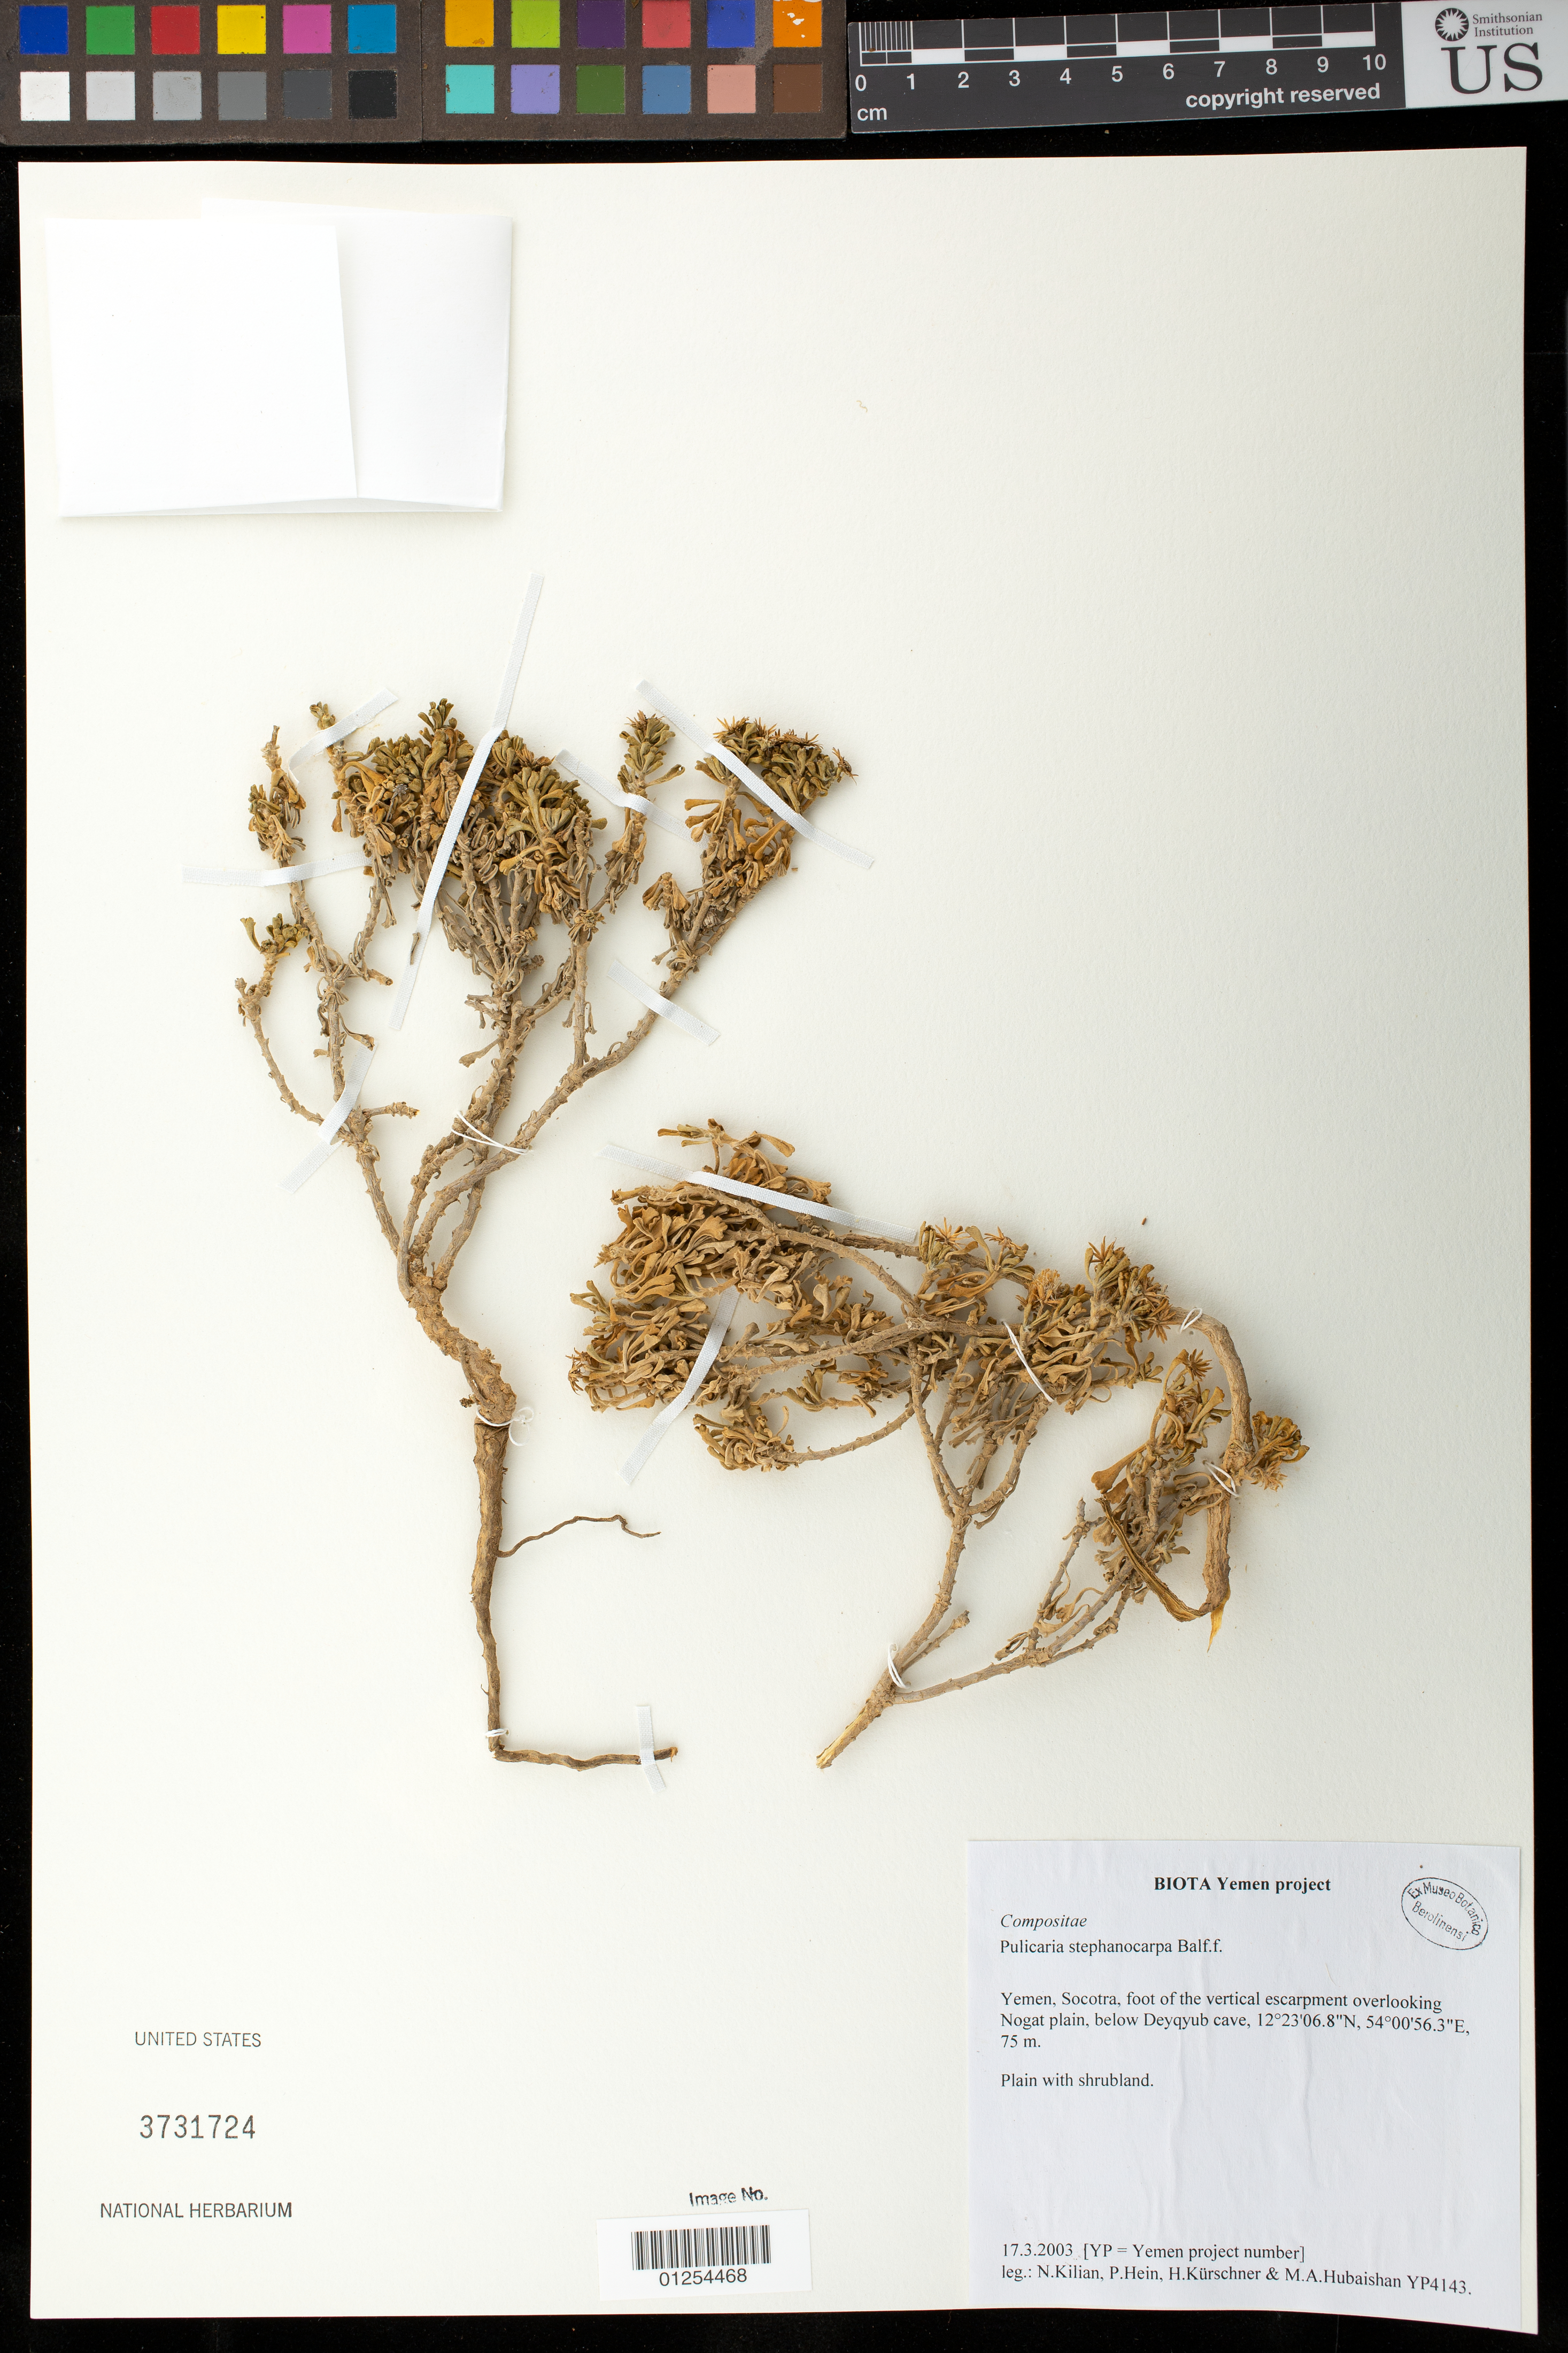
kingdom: Plantae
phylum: Tracheophyta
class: Magnoliopsida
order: Asterales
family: Asteraceae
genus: Pulicaria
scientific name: Pulicaria stephanocarpa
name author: Balf. f.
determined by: Kilian, Norbert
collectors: N. Kilian, P. Hein & M. Hubaishan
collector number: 4143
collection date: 2003-03-17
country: Yemen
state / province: Shabwah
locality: Yemen, Socotra, foot of the vertical escarpment overlooking Nogat plain, below Deyqyub cave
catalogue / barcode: US 3731724